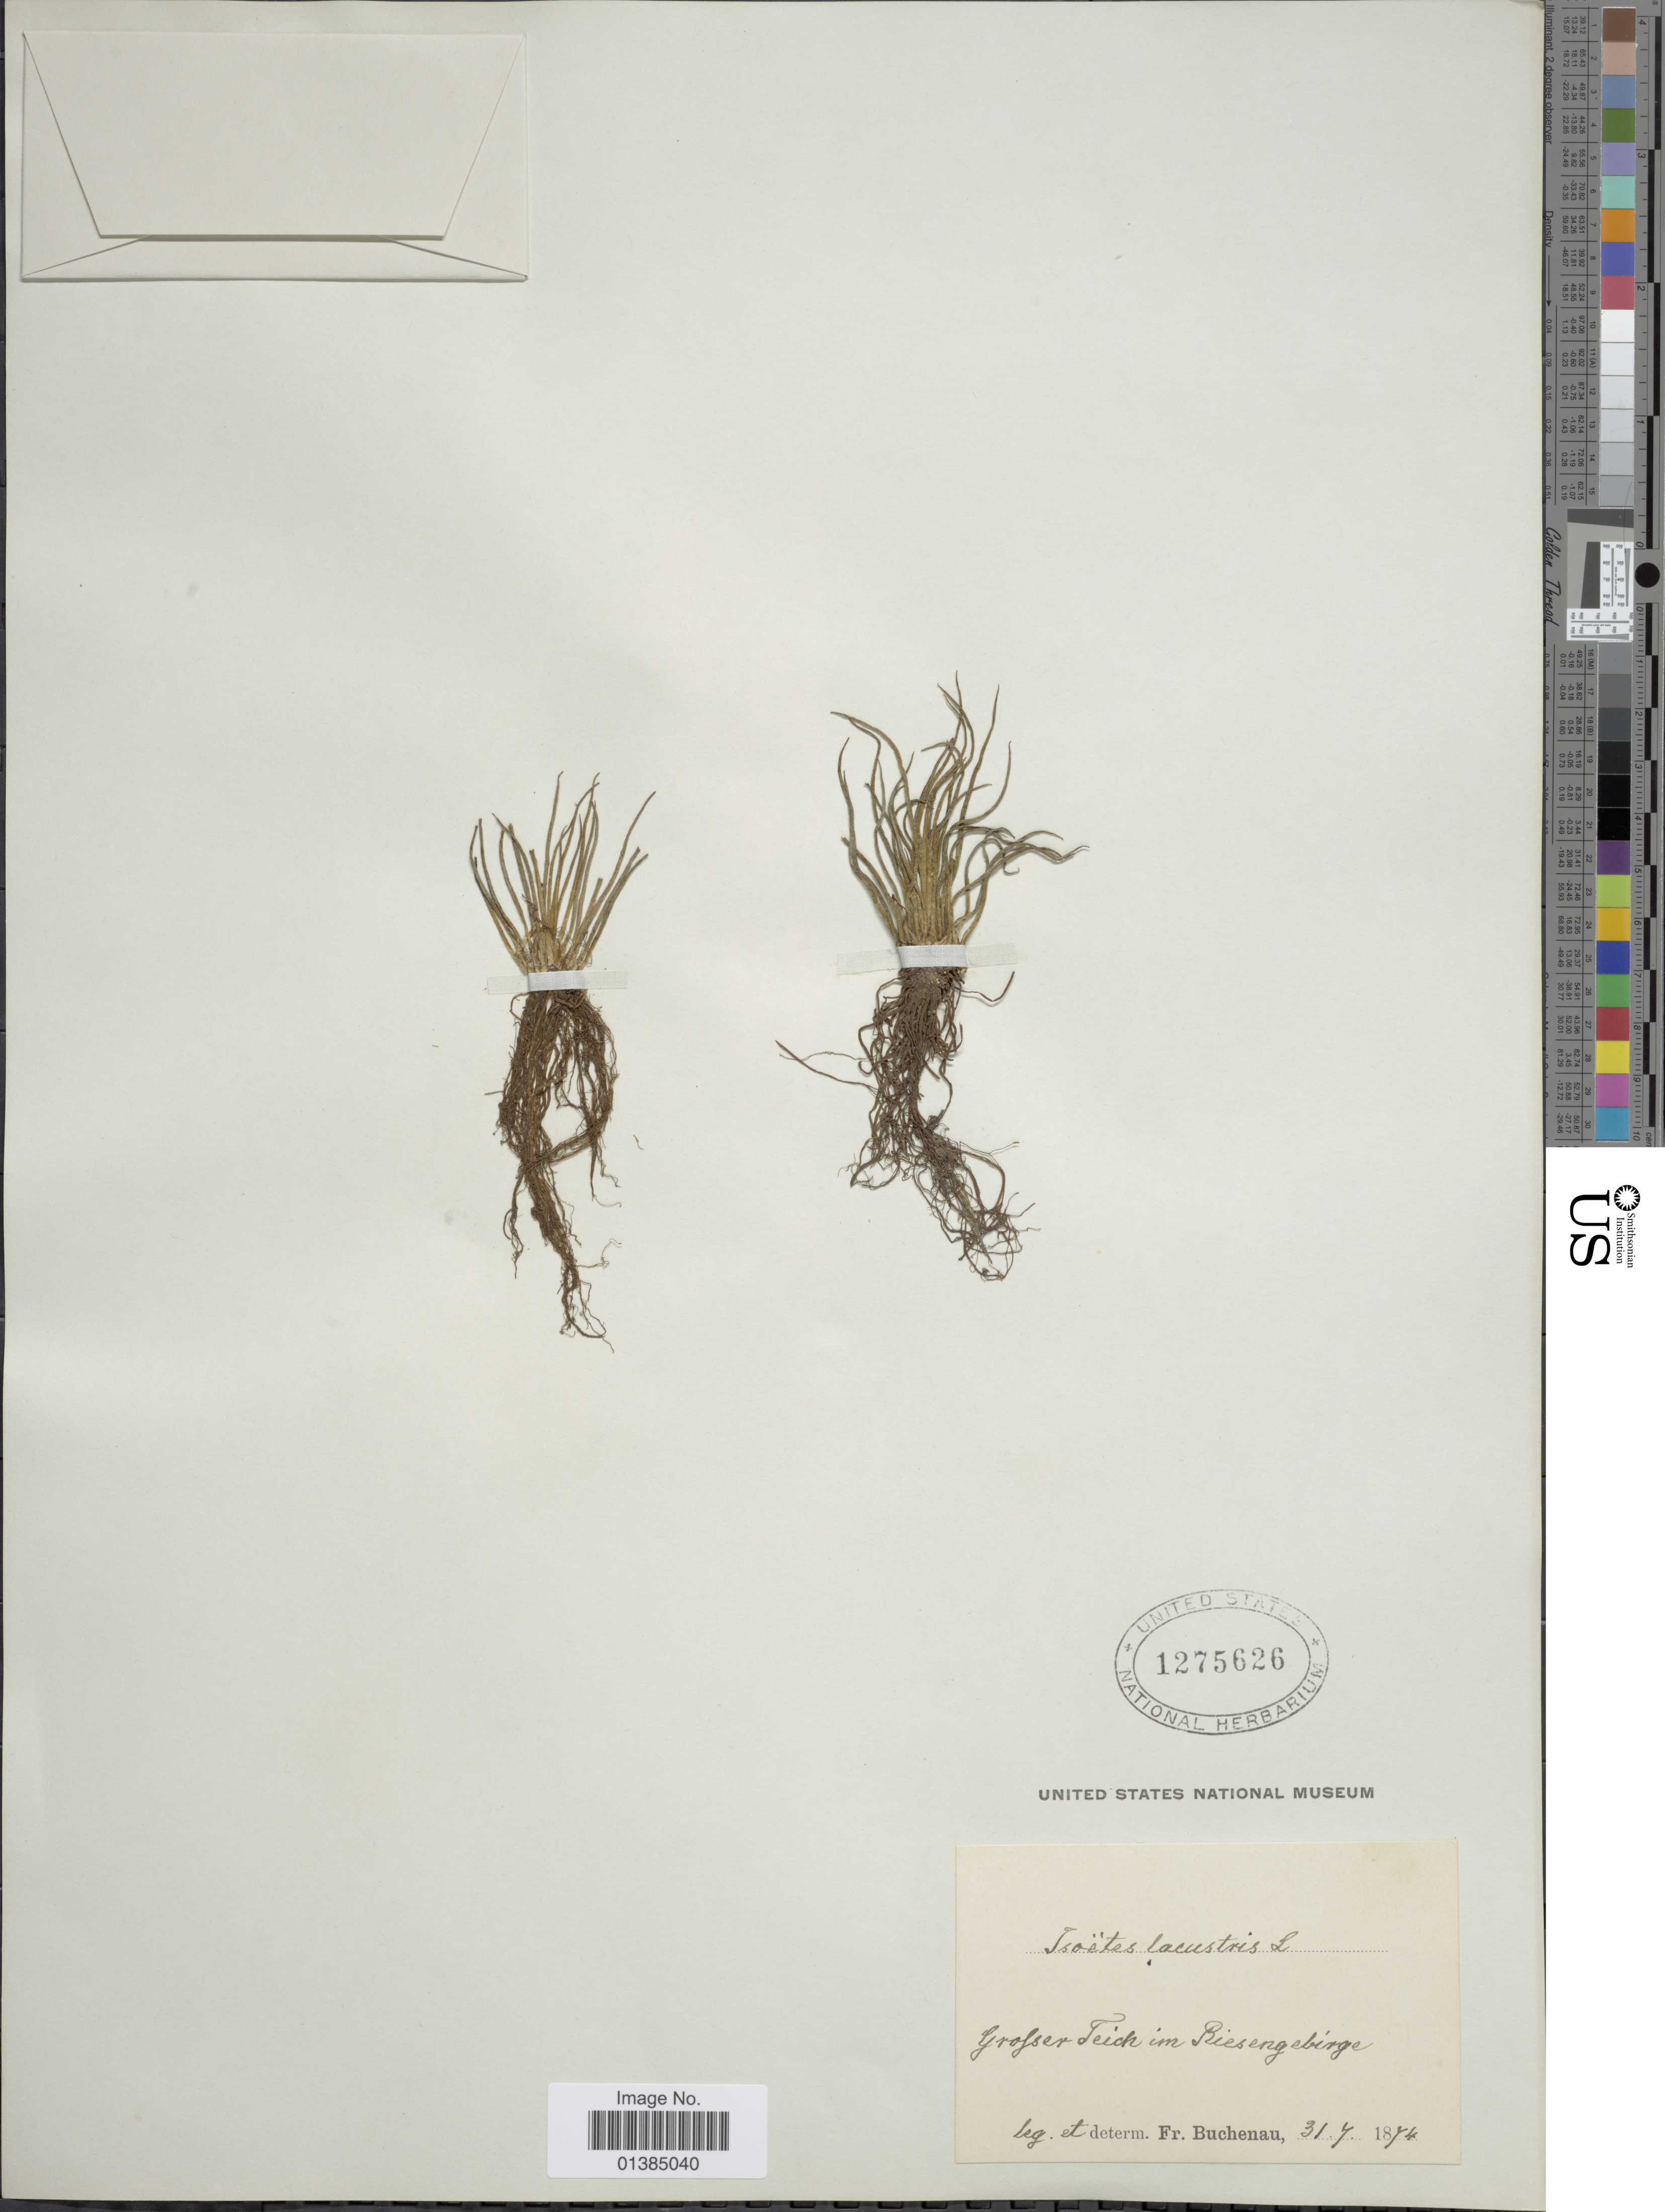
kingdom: Plantae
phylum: Tracheophyta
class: Lycopodiopsida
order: Isoetales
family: Isoetaceae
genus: Isoetes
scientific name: Isoetes lacustris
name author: L.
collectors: F. Buchenau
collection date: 1874-07-31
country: Poland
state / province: Dolnoslaskie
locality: Grosser Teich im Riesengebirge.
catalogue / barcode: US 1275626